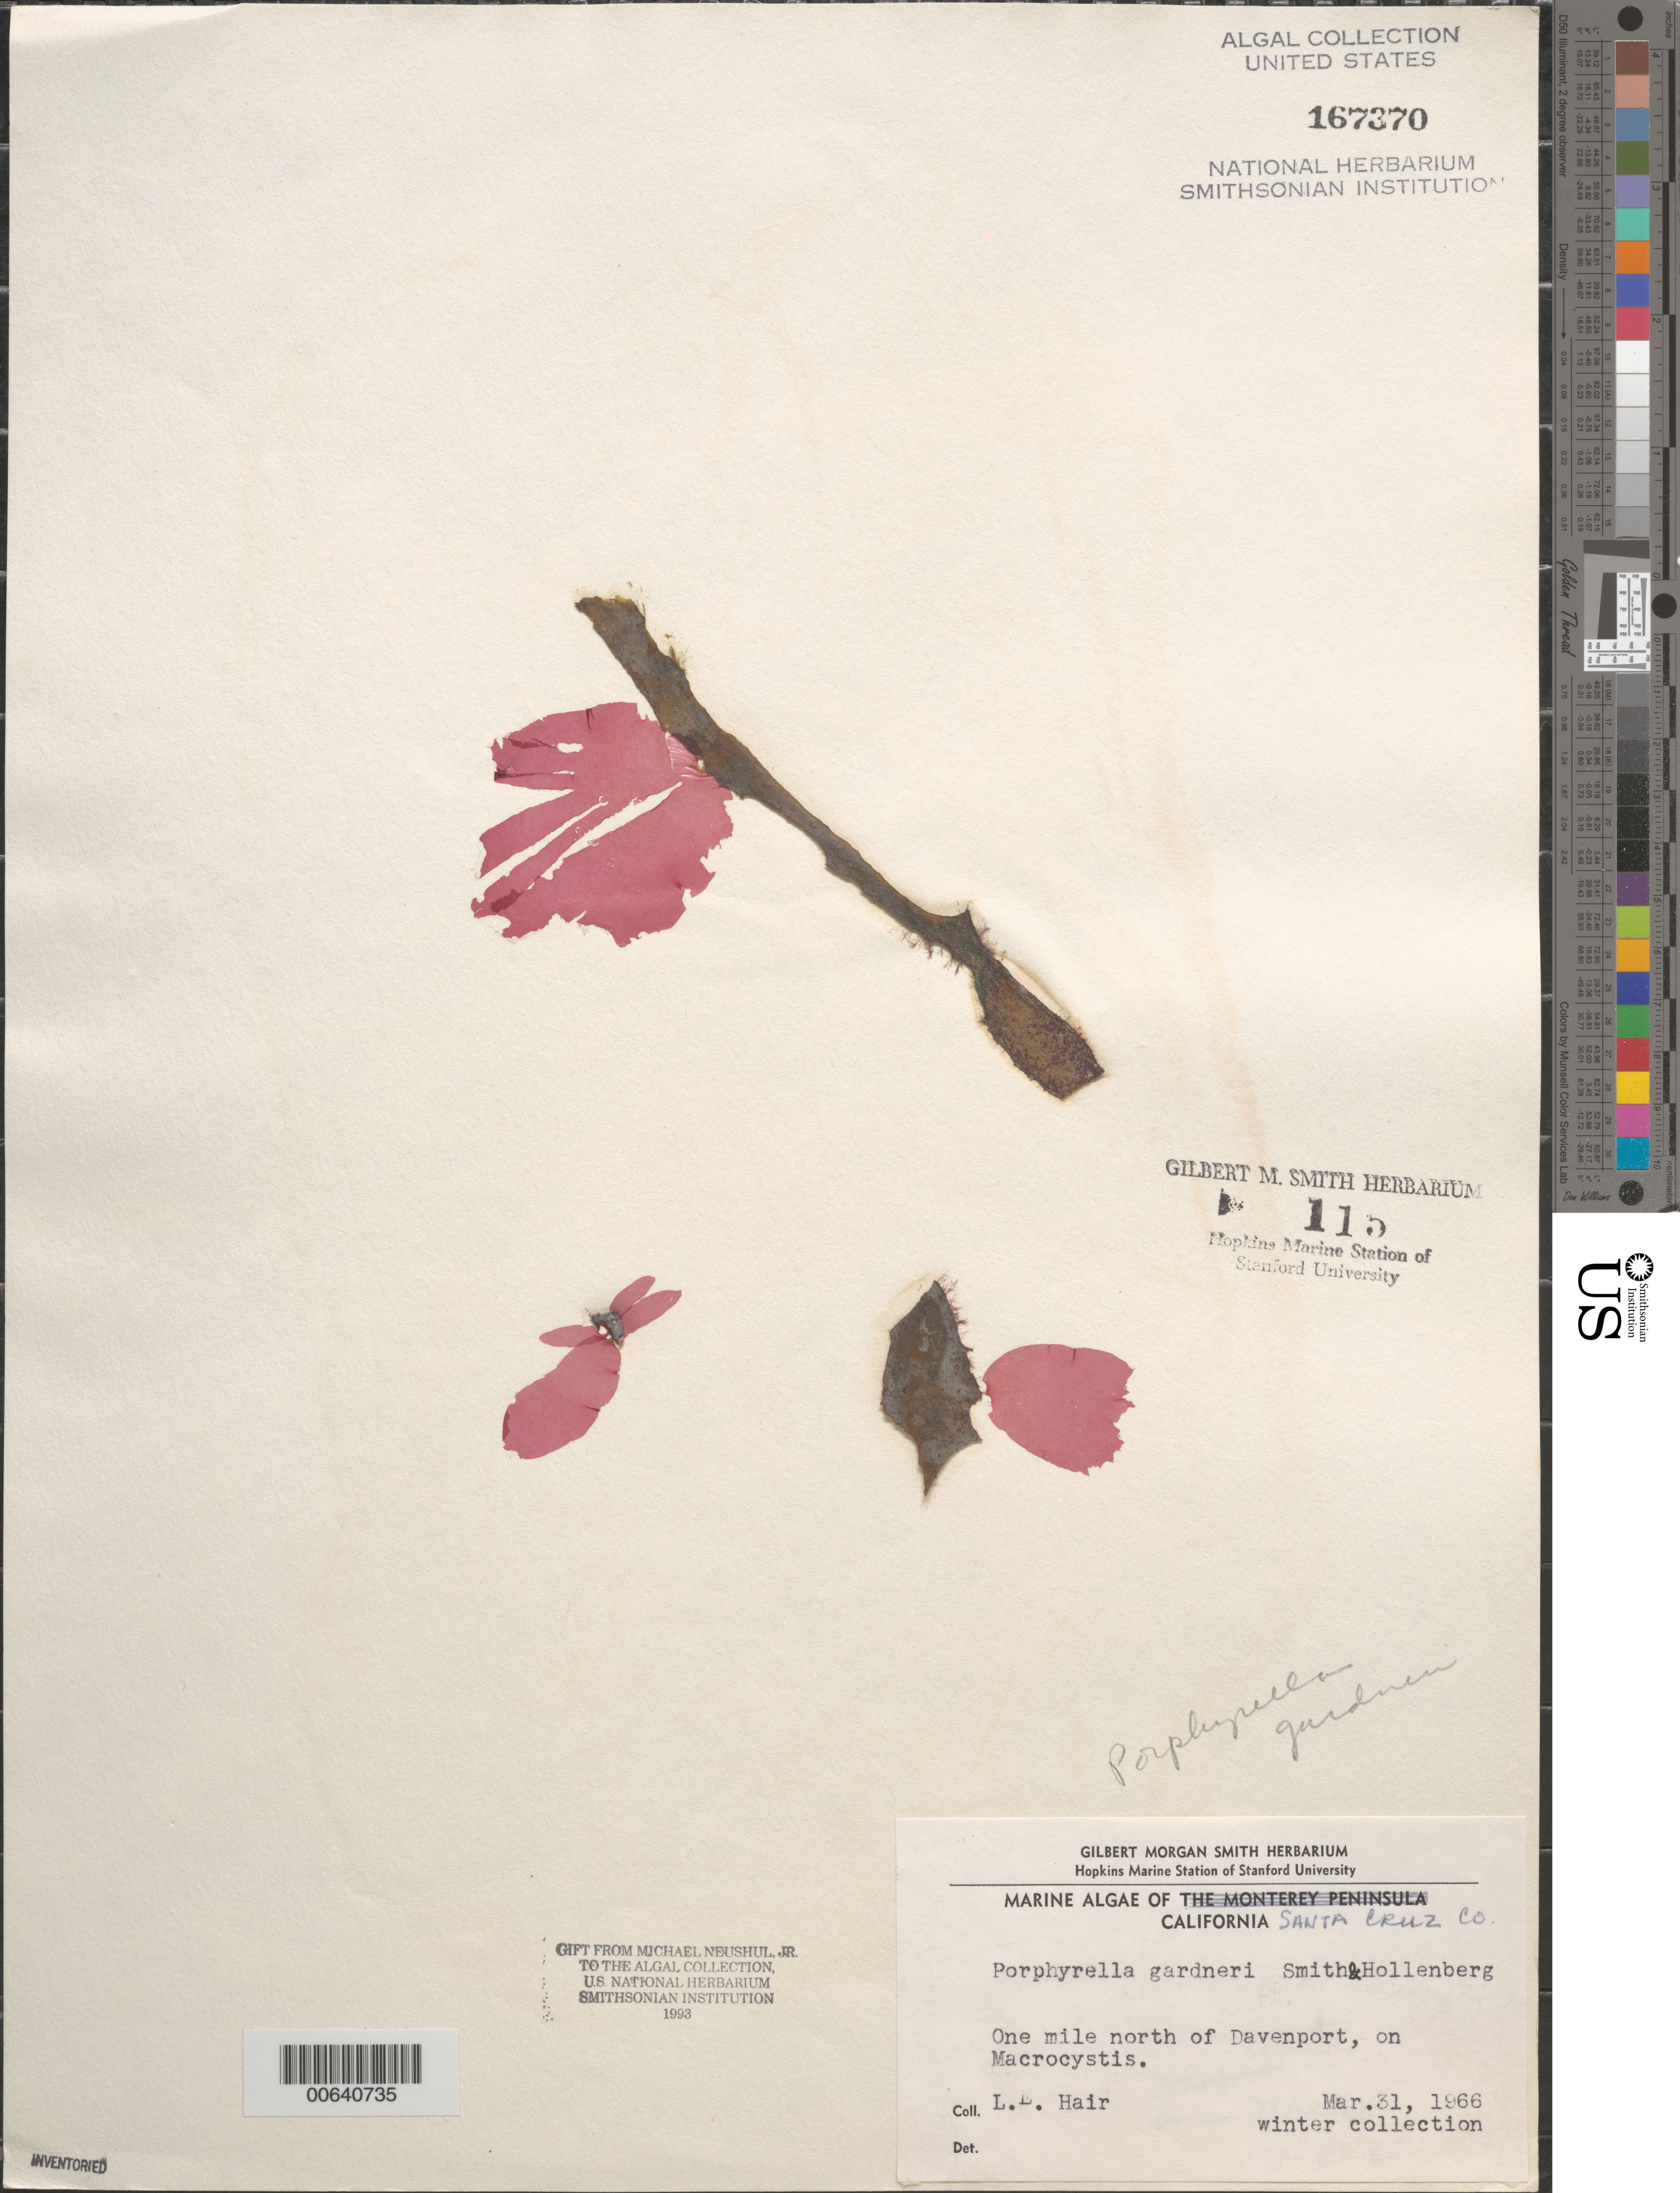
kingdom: Plantae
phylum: Rhodophyta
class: Bangiophyceae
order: Bangiales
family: Bangiaceae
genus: Pyropia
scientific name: Pyropia gardneri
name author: (G.M. Sm. & Hollenb.) S.C. Lindstrom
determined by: Algae name updating Project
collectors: L. Hair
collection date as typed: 31 Mar 1966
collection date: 1966-03-31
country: United States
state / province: California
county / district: Santa Cruz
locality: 1 mile north of Davenport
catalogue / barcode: US 167370